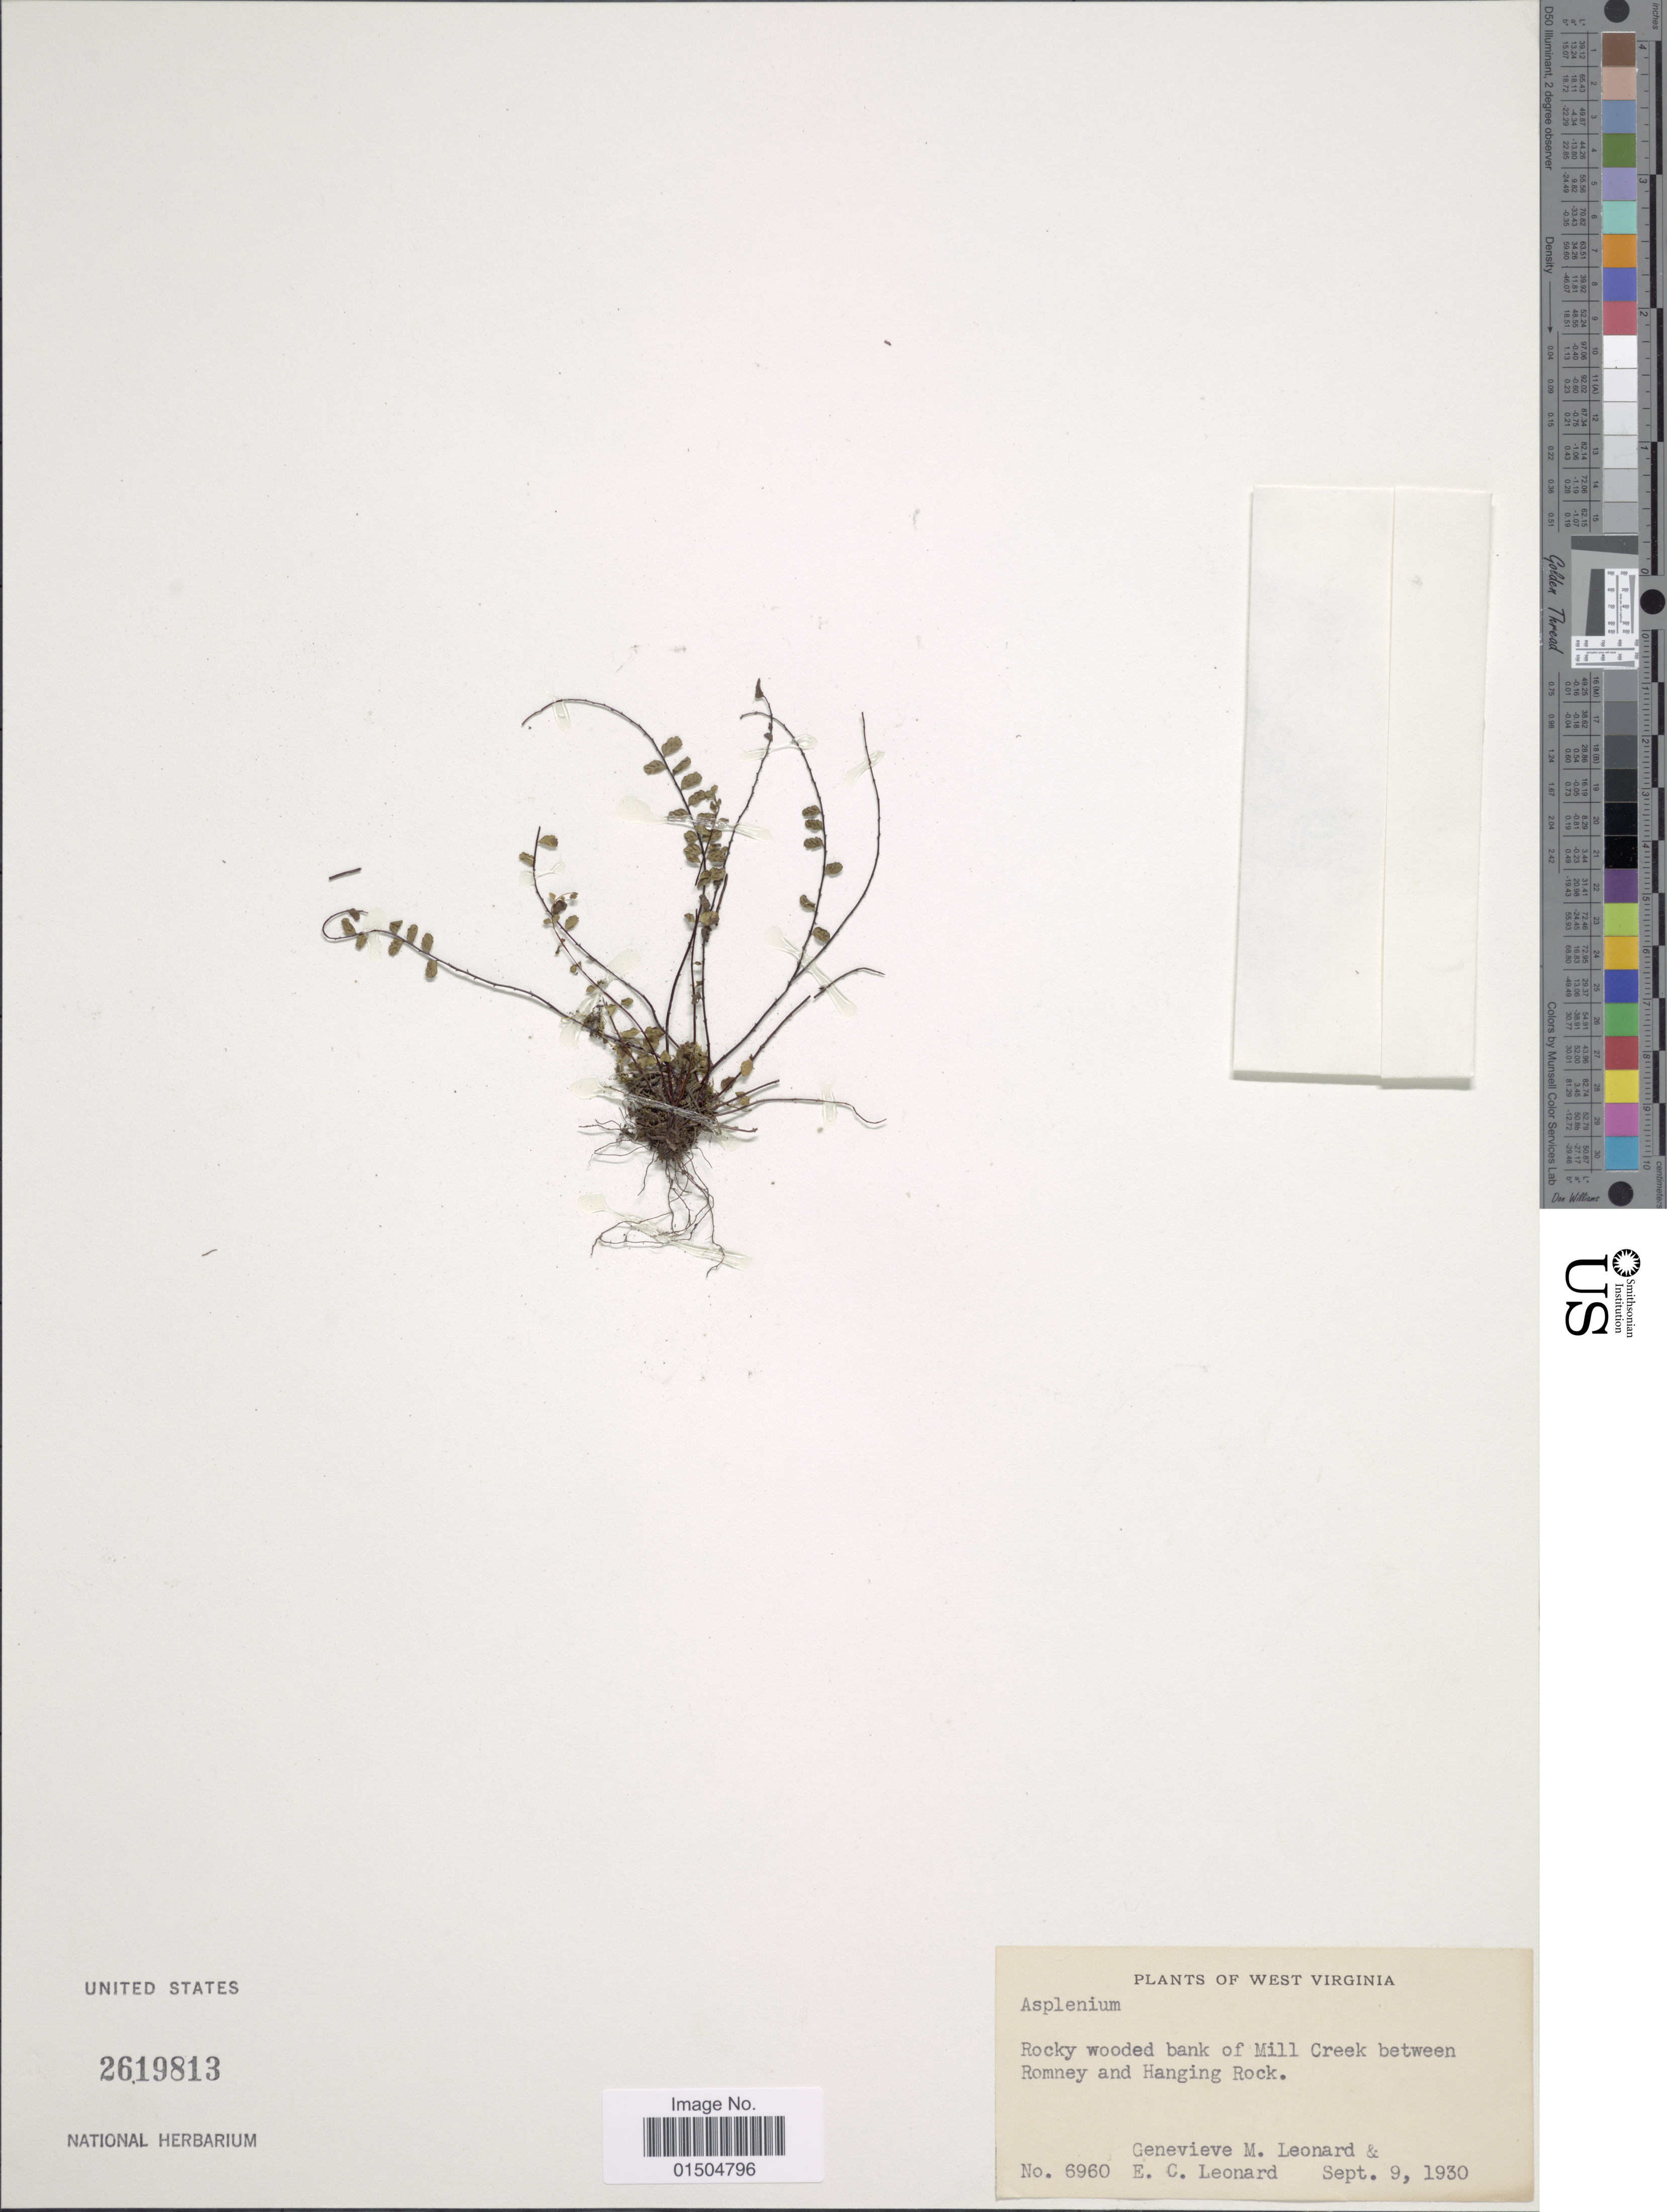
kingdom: Plantae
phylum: Tracheophyta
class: Polypodiopsida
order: Polypodiales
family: Aspleniaceae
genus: Asplenium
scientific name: Asplenium trichomanes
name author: L.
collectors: G. M. Leonard & E. C. Leonard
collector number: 6960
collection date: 1930-09-09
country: United States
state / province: West Virginia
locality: Rocky wooded bank of Mill Creek between Romney and Hanging Rock.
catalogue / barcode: US 2619813